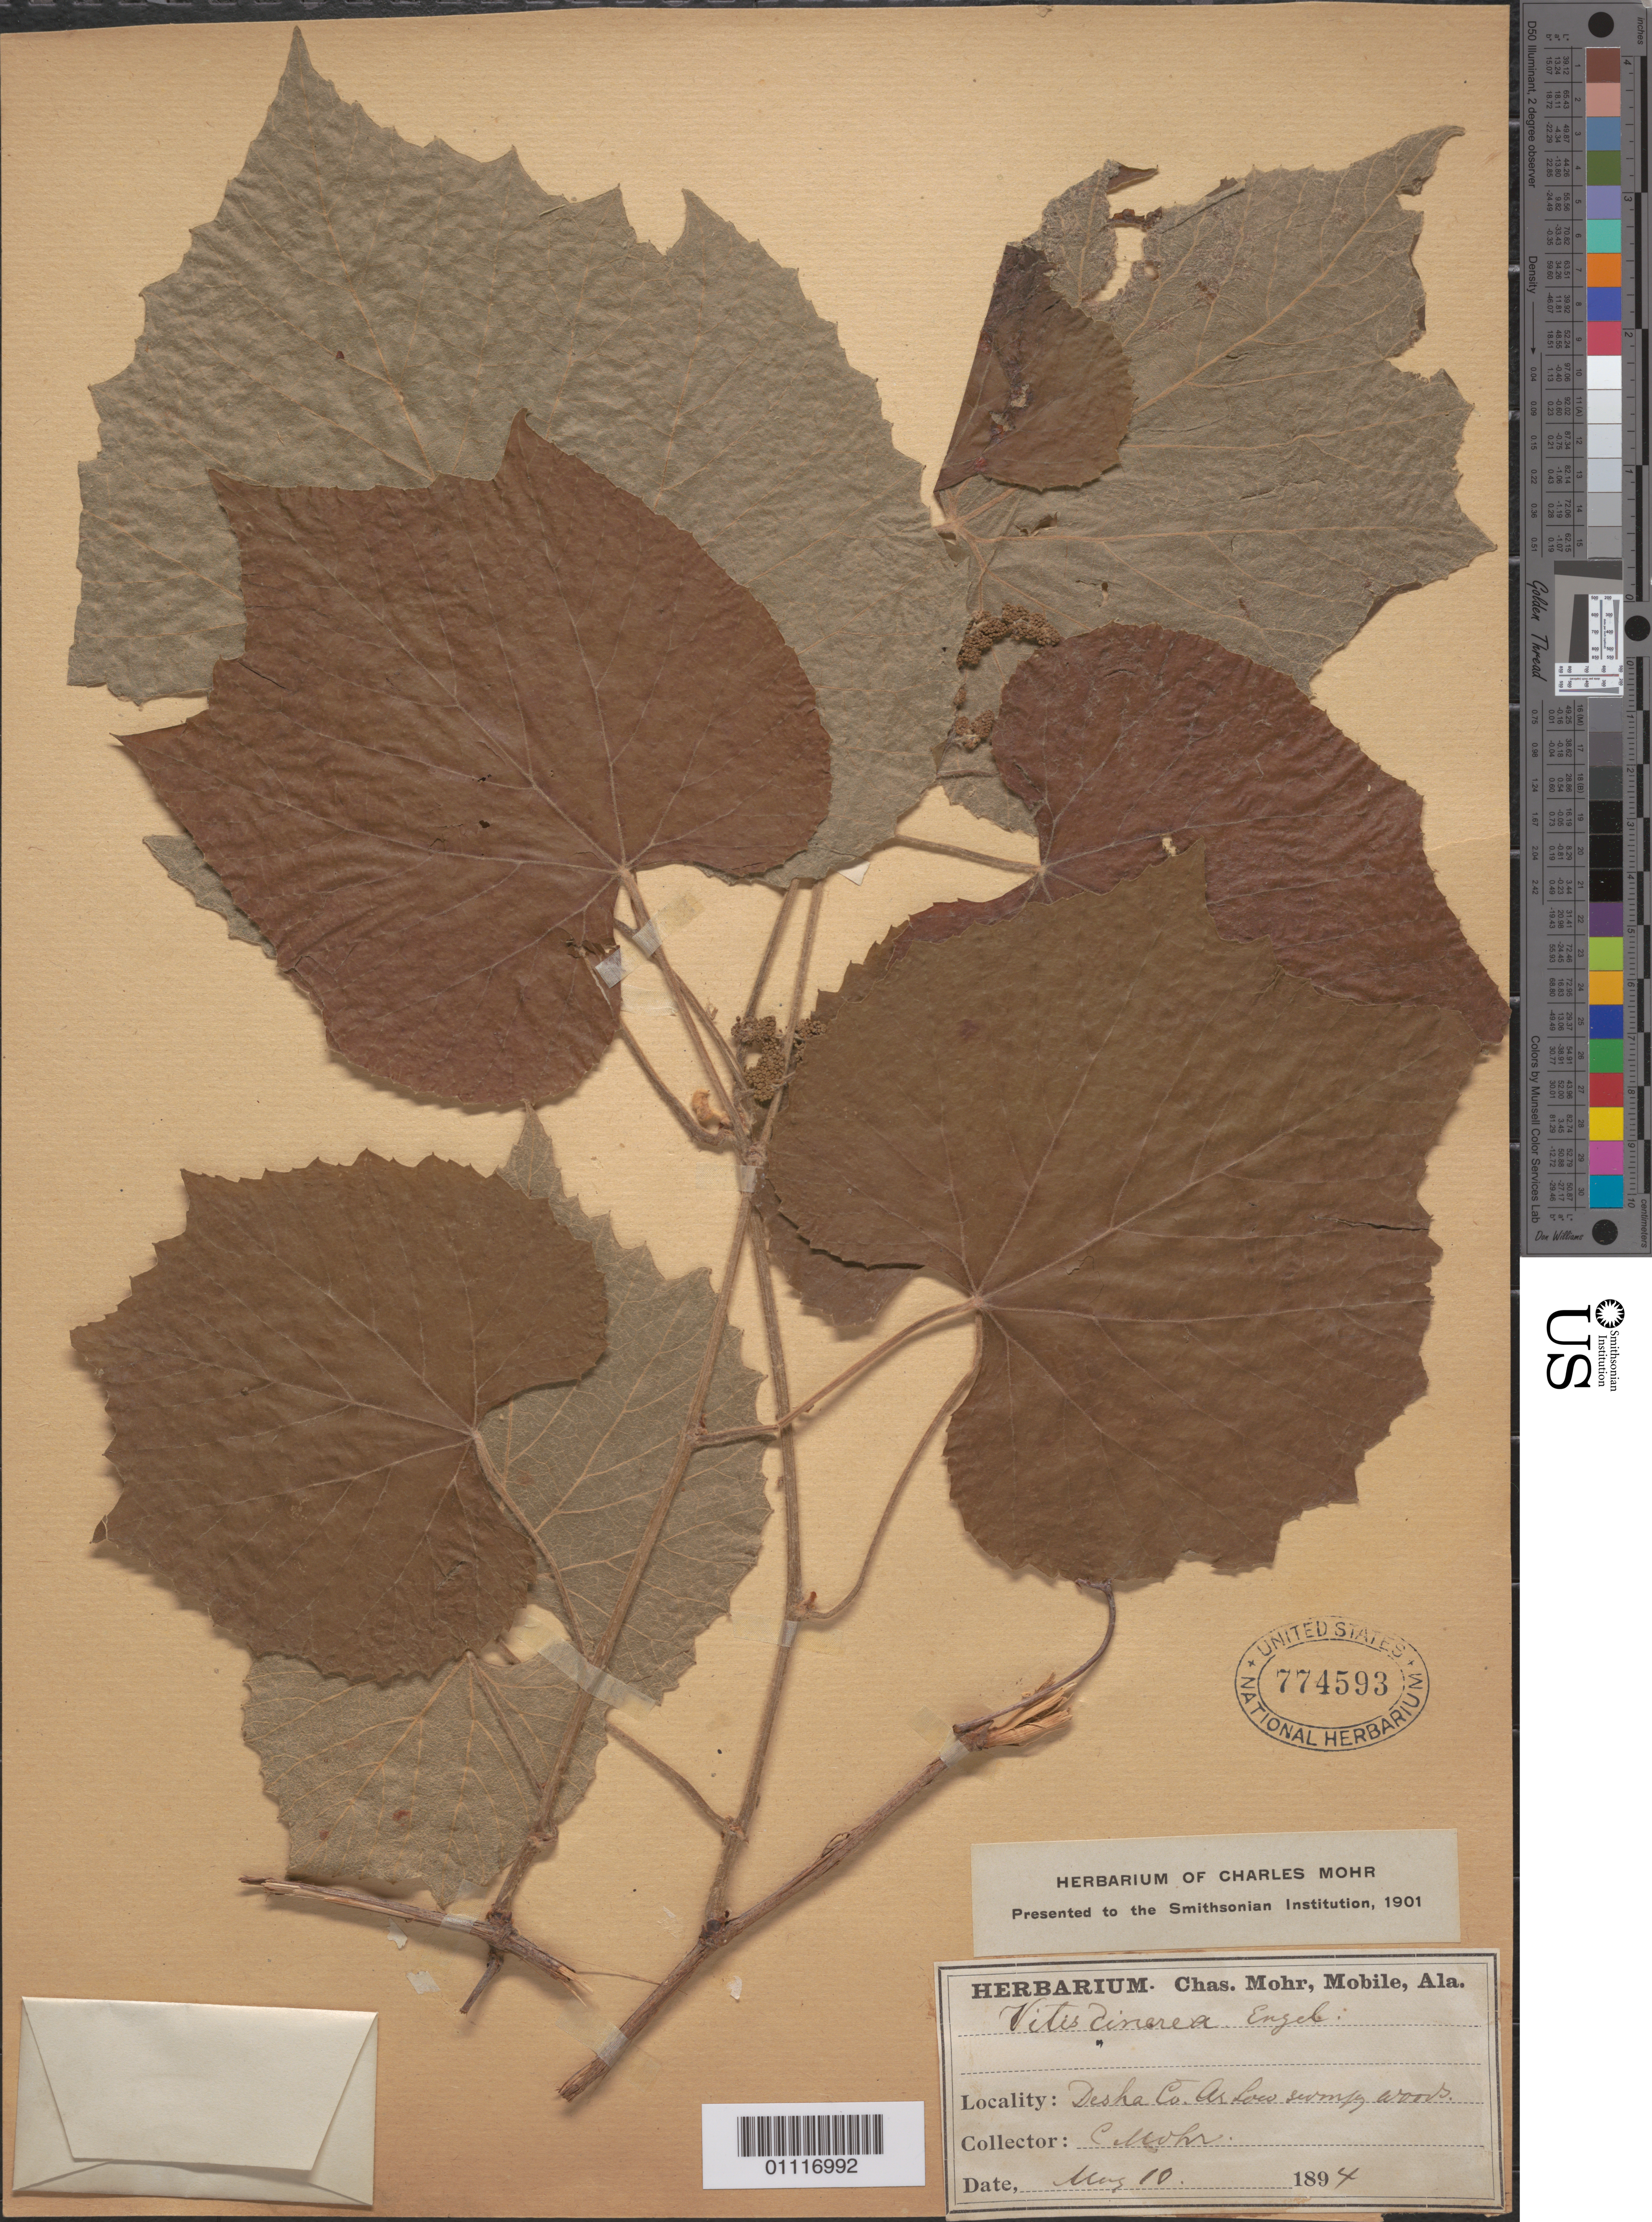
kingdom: Plantae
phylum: Tracheophyta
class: Magnoliopsida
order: Vitales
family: Vitaceae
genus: Vitis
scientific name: Vitis cinerea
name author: (Engelm.) Millardet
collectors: C. T. Mohr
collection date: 1894-05-10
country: United States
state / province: Arkansas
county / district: Desha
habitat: low swampy woods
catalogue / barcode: US 774593